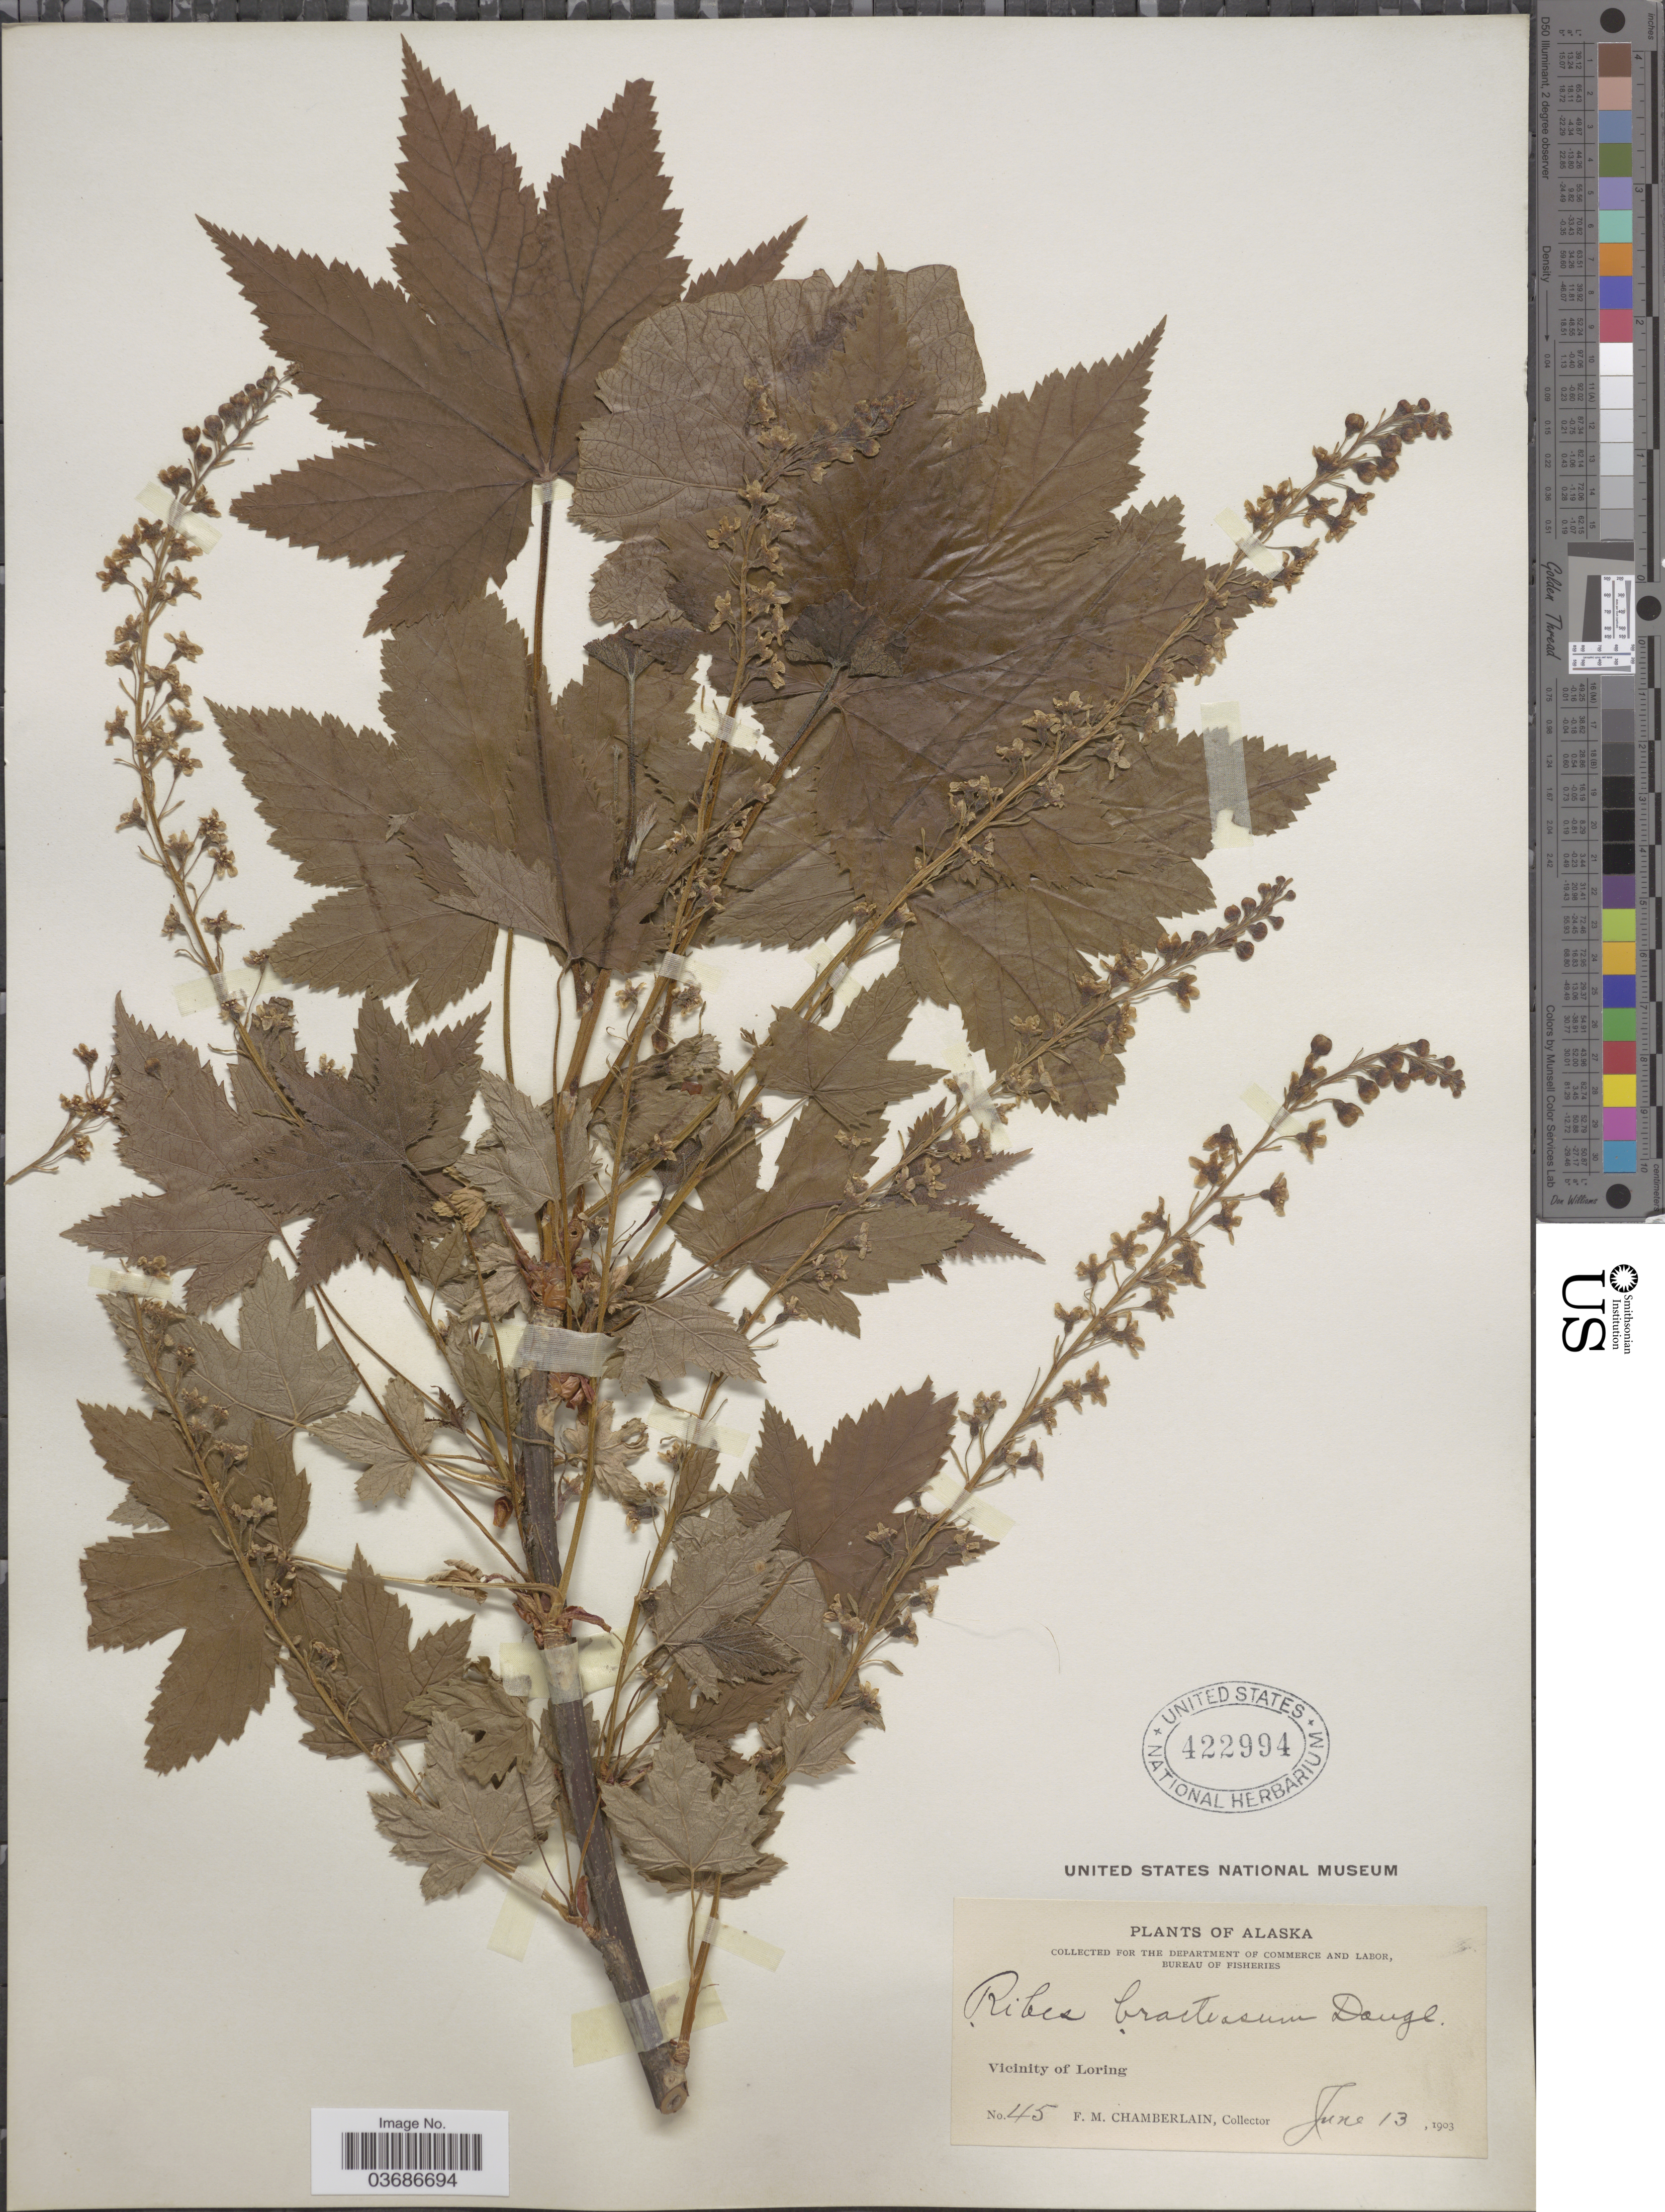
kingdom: Plantae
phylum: Tracheophyta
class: Magnoliopsida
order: Saxifragales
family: Grossulariaceae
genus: Ribes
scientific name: Ribes bracteosum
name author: Douglas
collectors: F. Chamberlain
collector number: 45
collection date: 1903-06-13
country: United States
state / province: Alaska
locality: Vicinity of Loring.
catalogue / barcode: US 422994